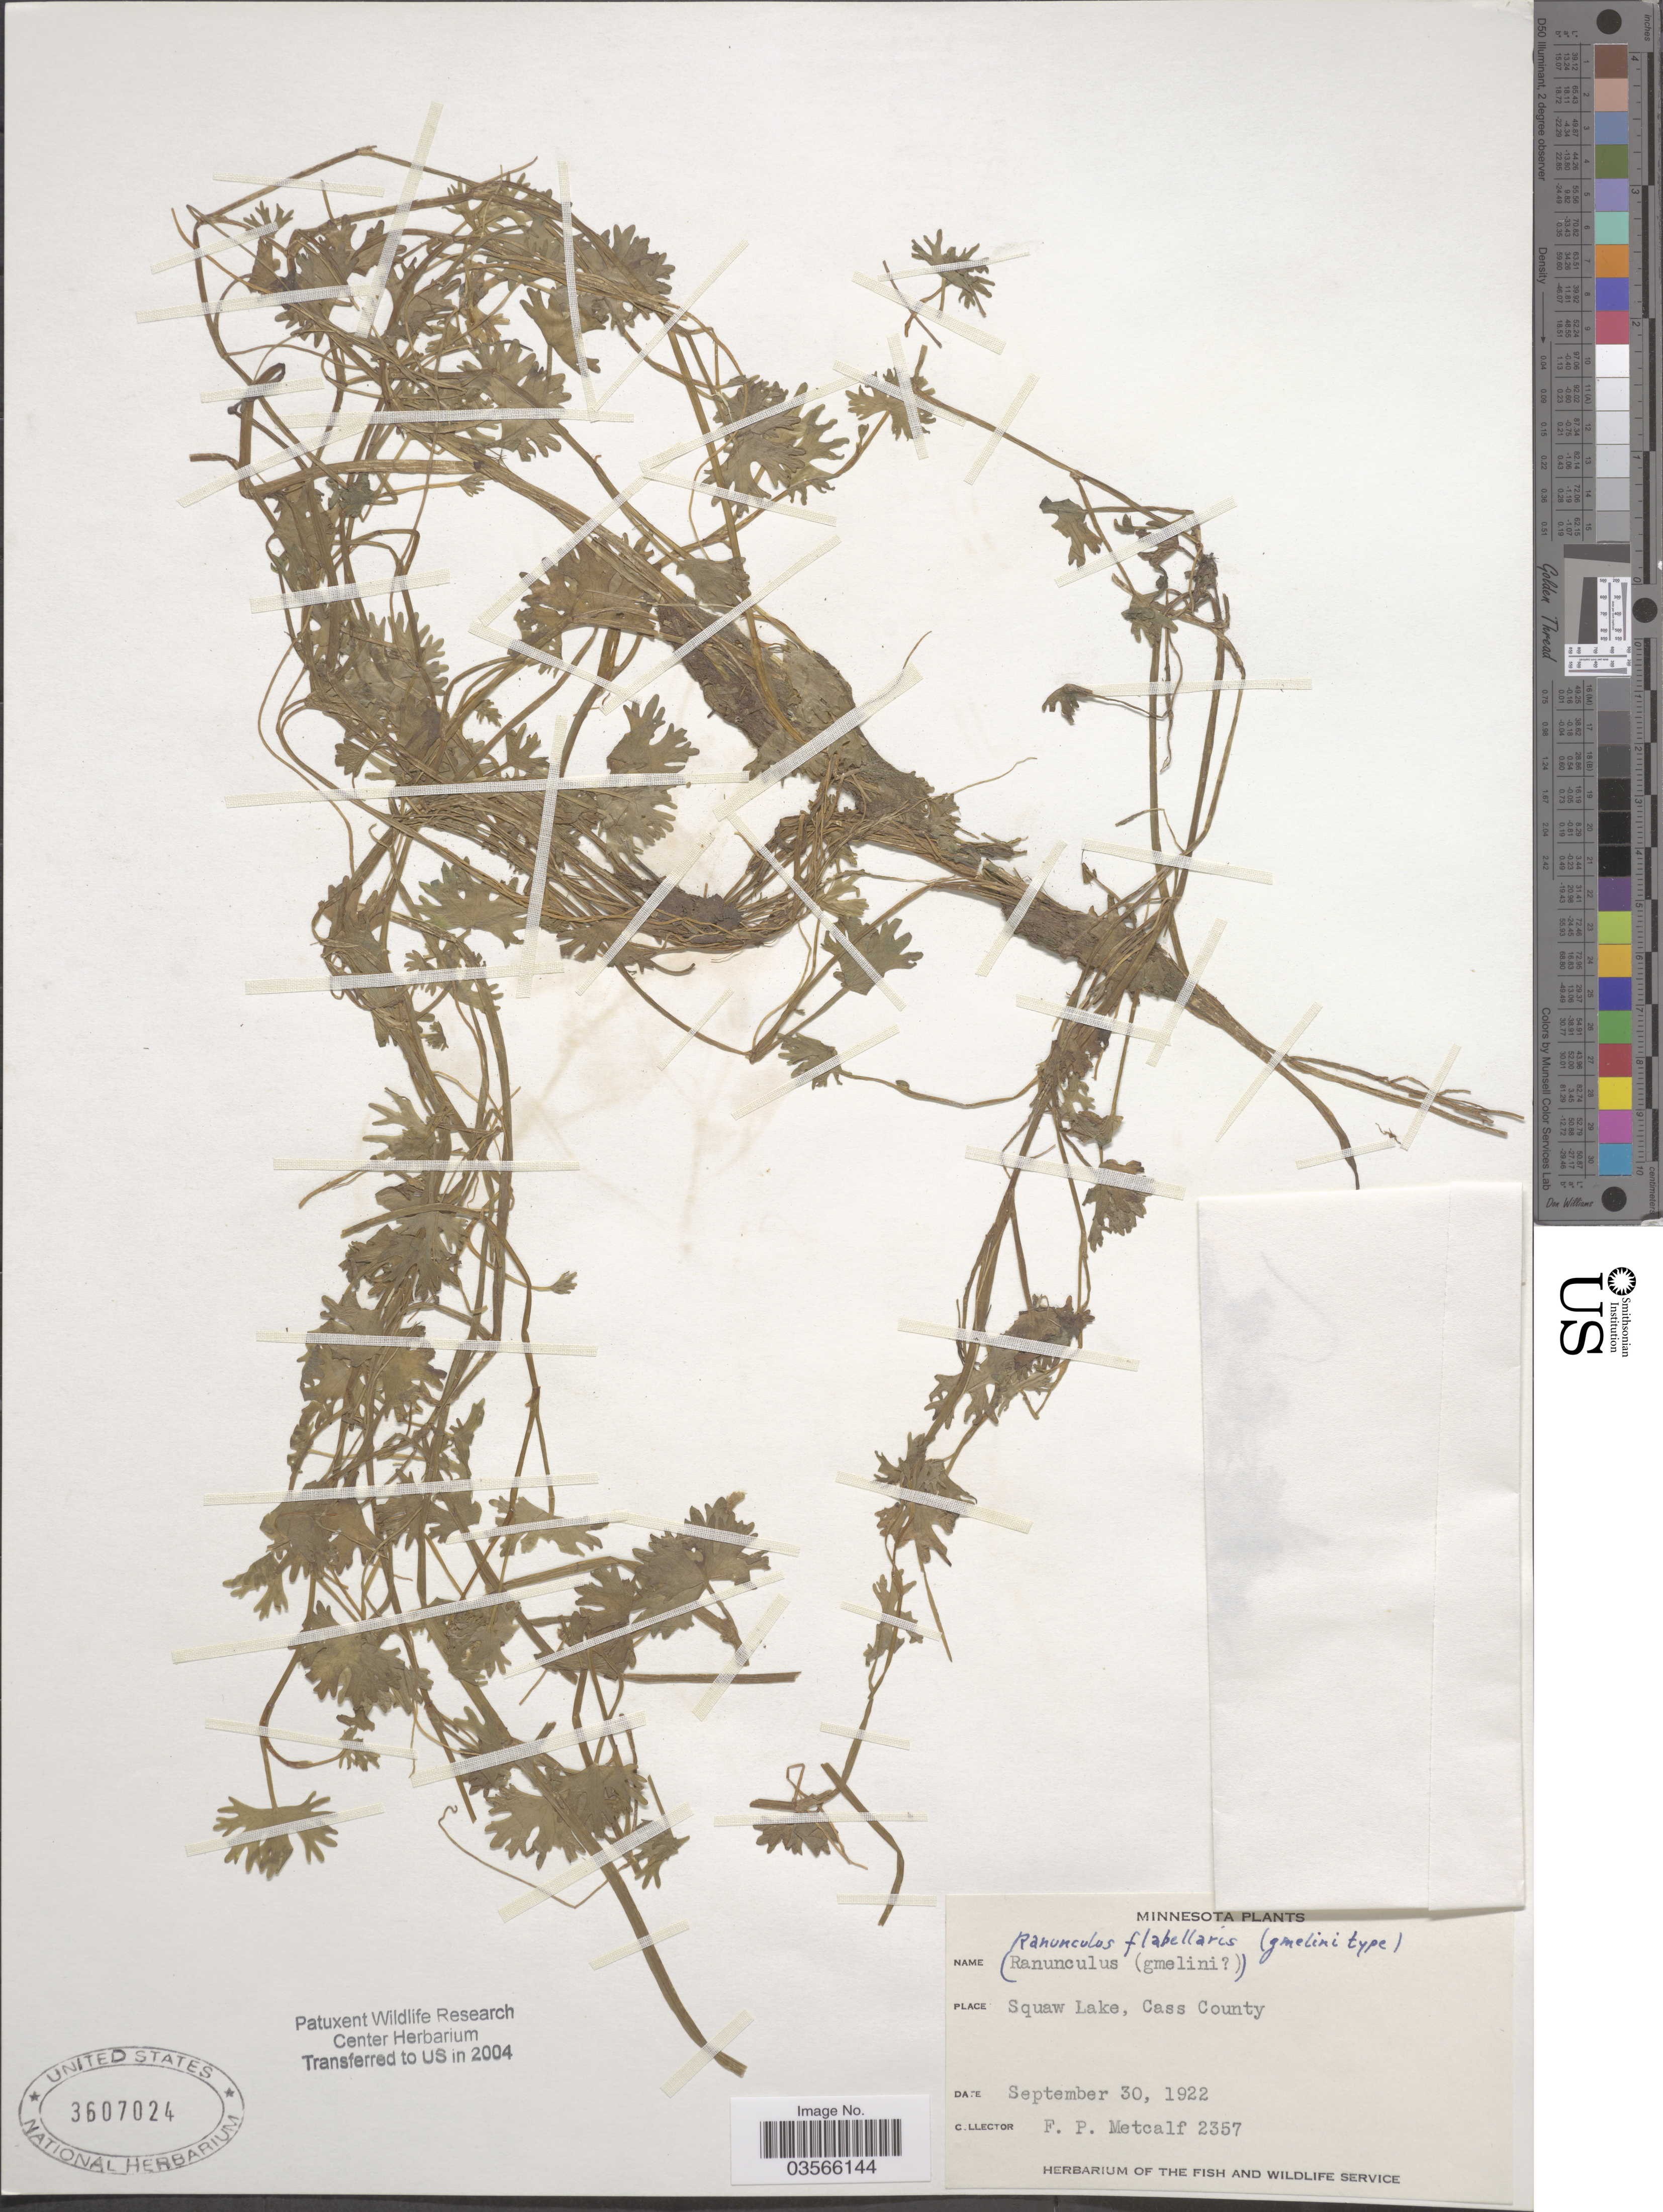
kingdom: Plantae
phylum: Tracheophyta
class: Magnoliopsida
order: Ranunculales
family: Ranunculaceae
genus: Ranunculus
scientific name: Ranunculus flabellaris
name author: Raf.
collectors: F. Metcalf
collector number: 2357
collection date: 1922-09-30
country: United States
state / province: Minnesota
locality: Squaw Lake, Cass County.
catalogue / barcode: US 3607024